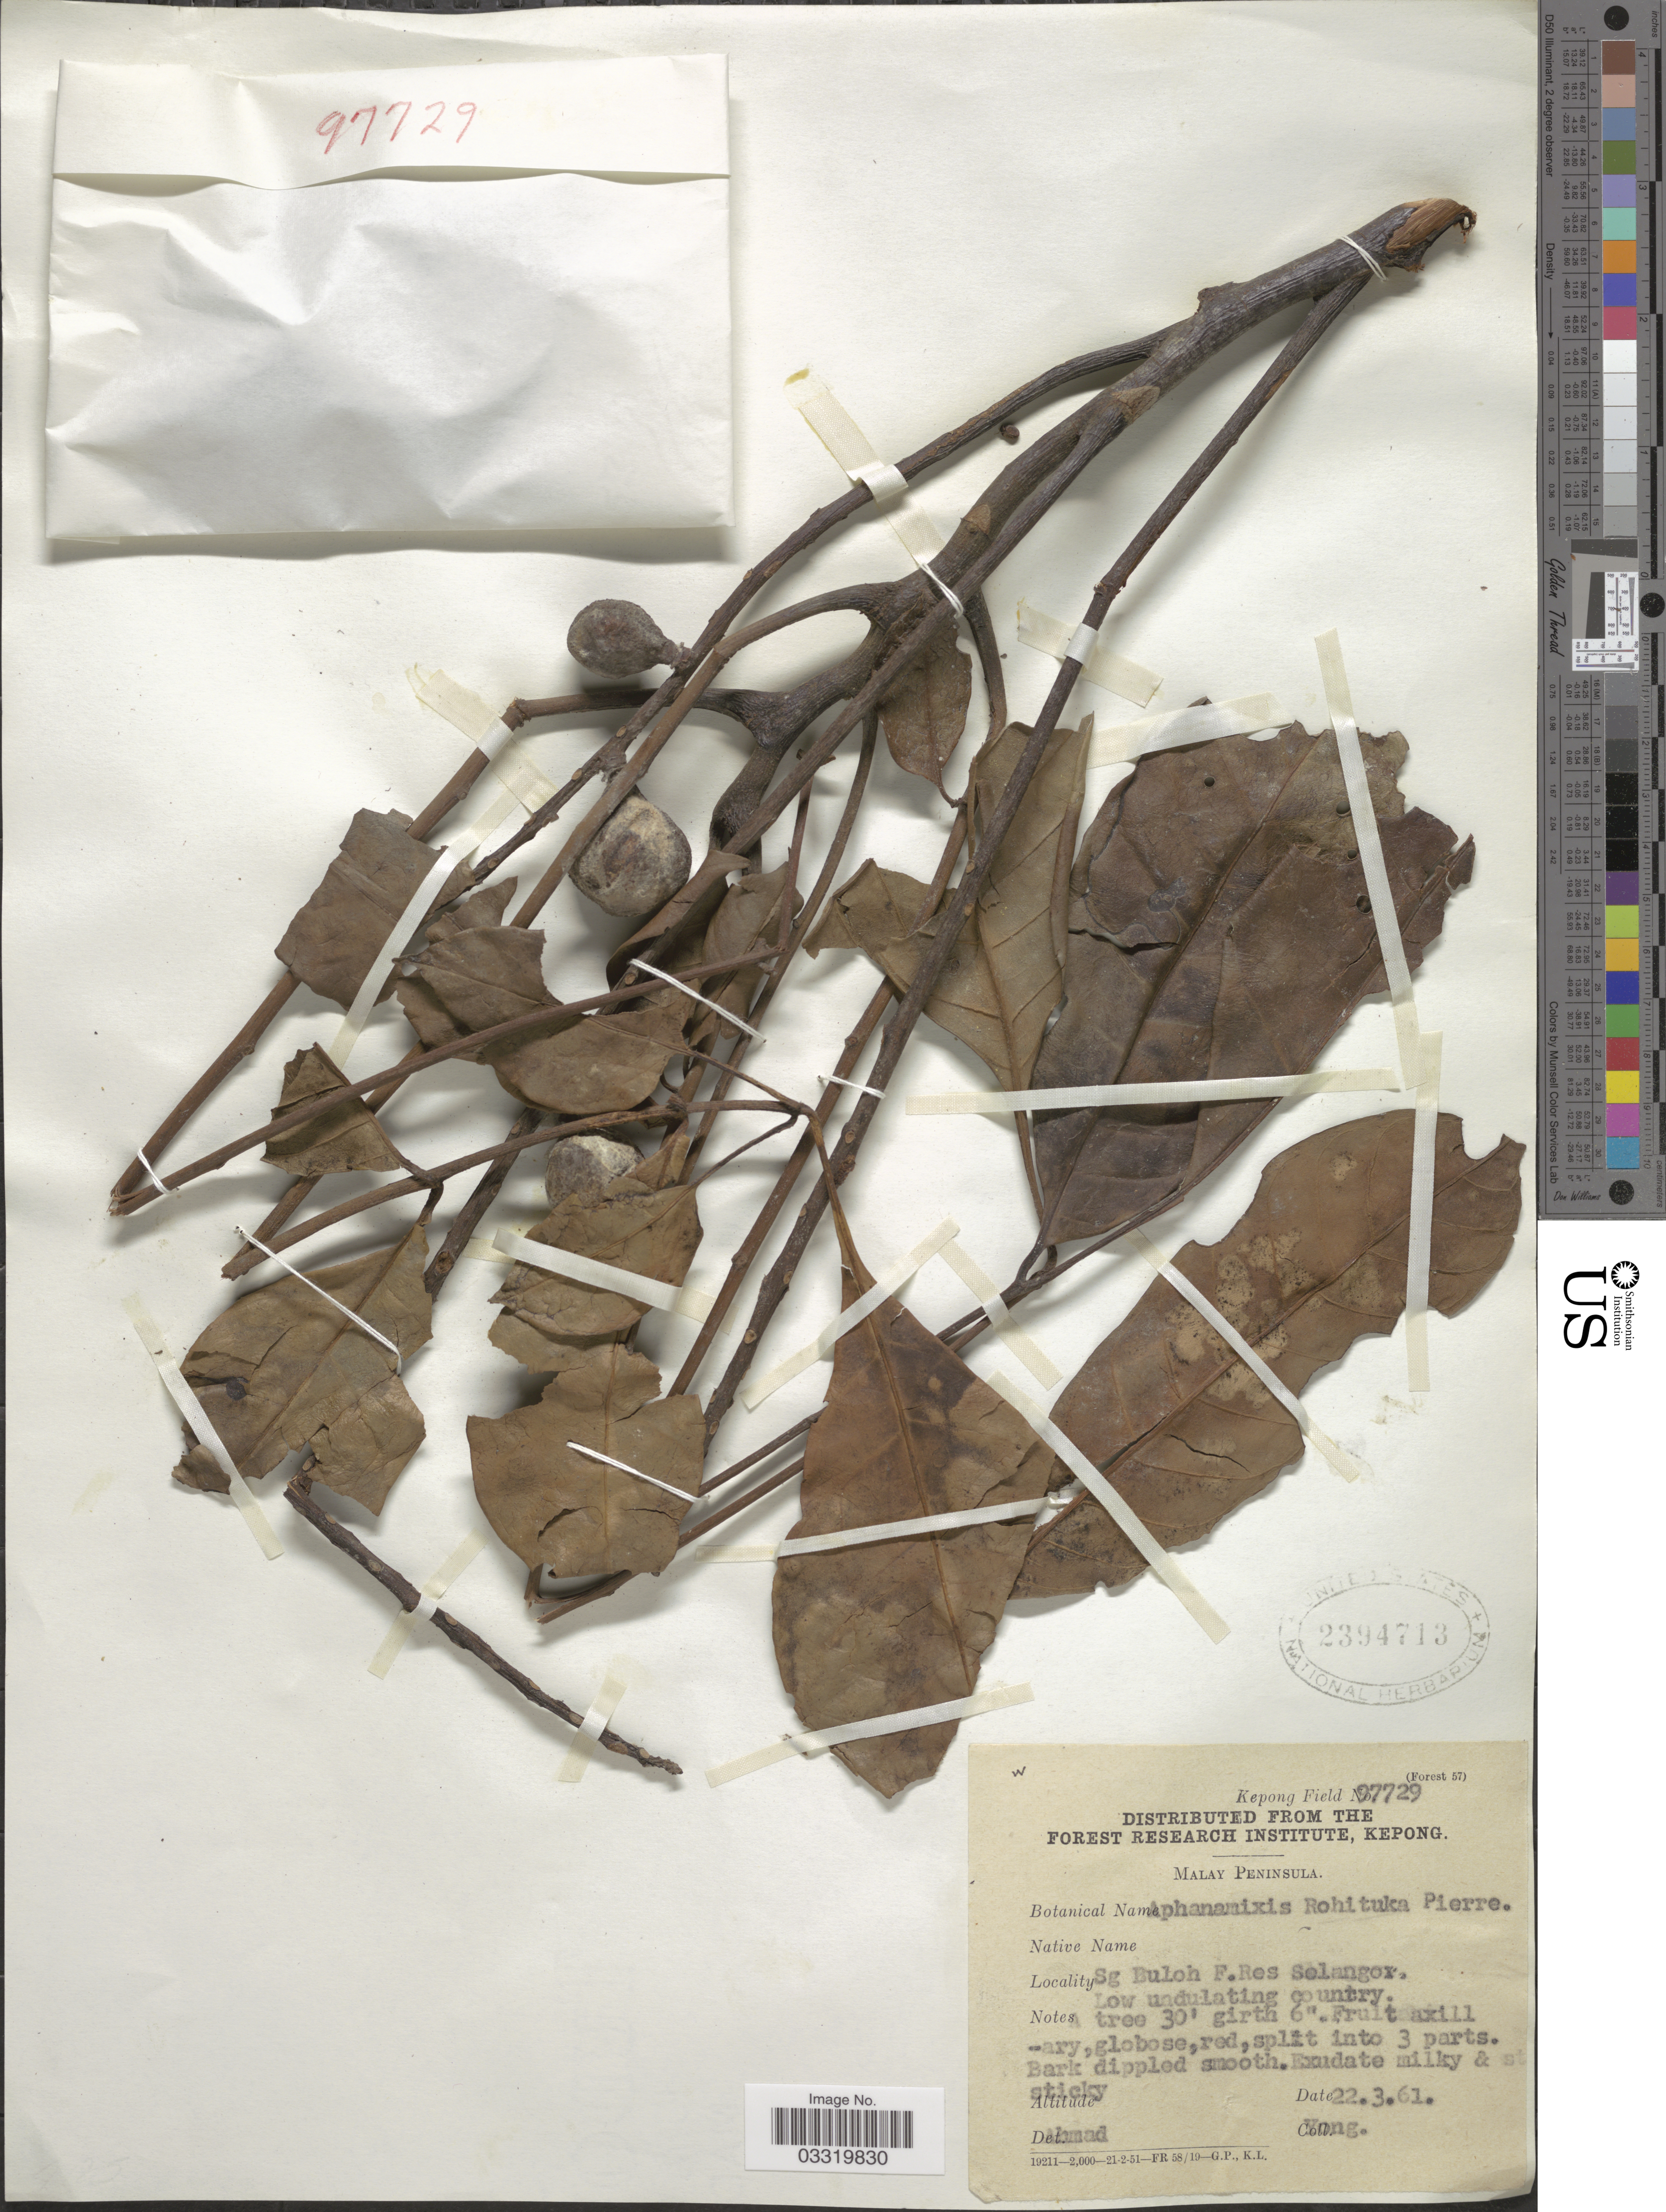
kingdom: Plantae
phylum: Tracheophyta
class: Magnoliopsida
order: Sapindales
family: Meliaceae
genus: Aphanamixis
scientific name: Aphanamixis polystachya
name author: (Wall.) R. Parker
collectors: -. Yong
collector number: Kepong Field 97729?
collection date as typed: Transcribed d/m/y: 22/3/61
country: Malaysia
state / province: Selangor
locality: Malay Peninsula, Sg Buloh F. Res Selangor.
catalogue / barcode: US 2394713